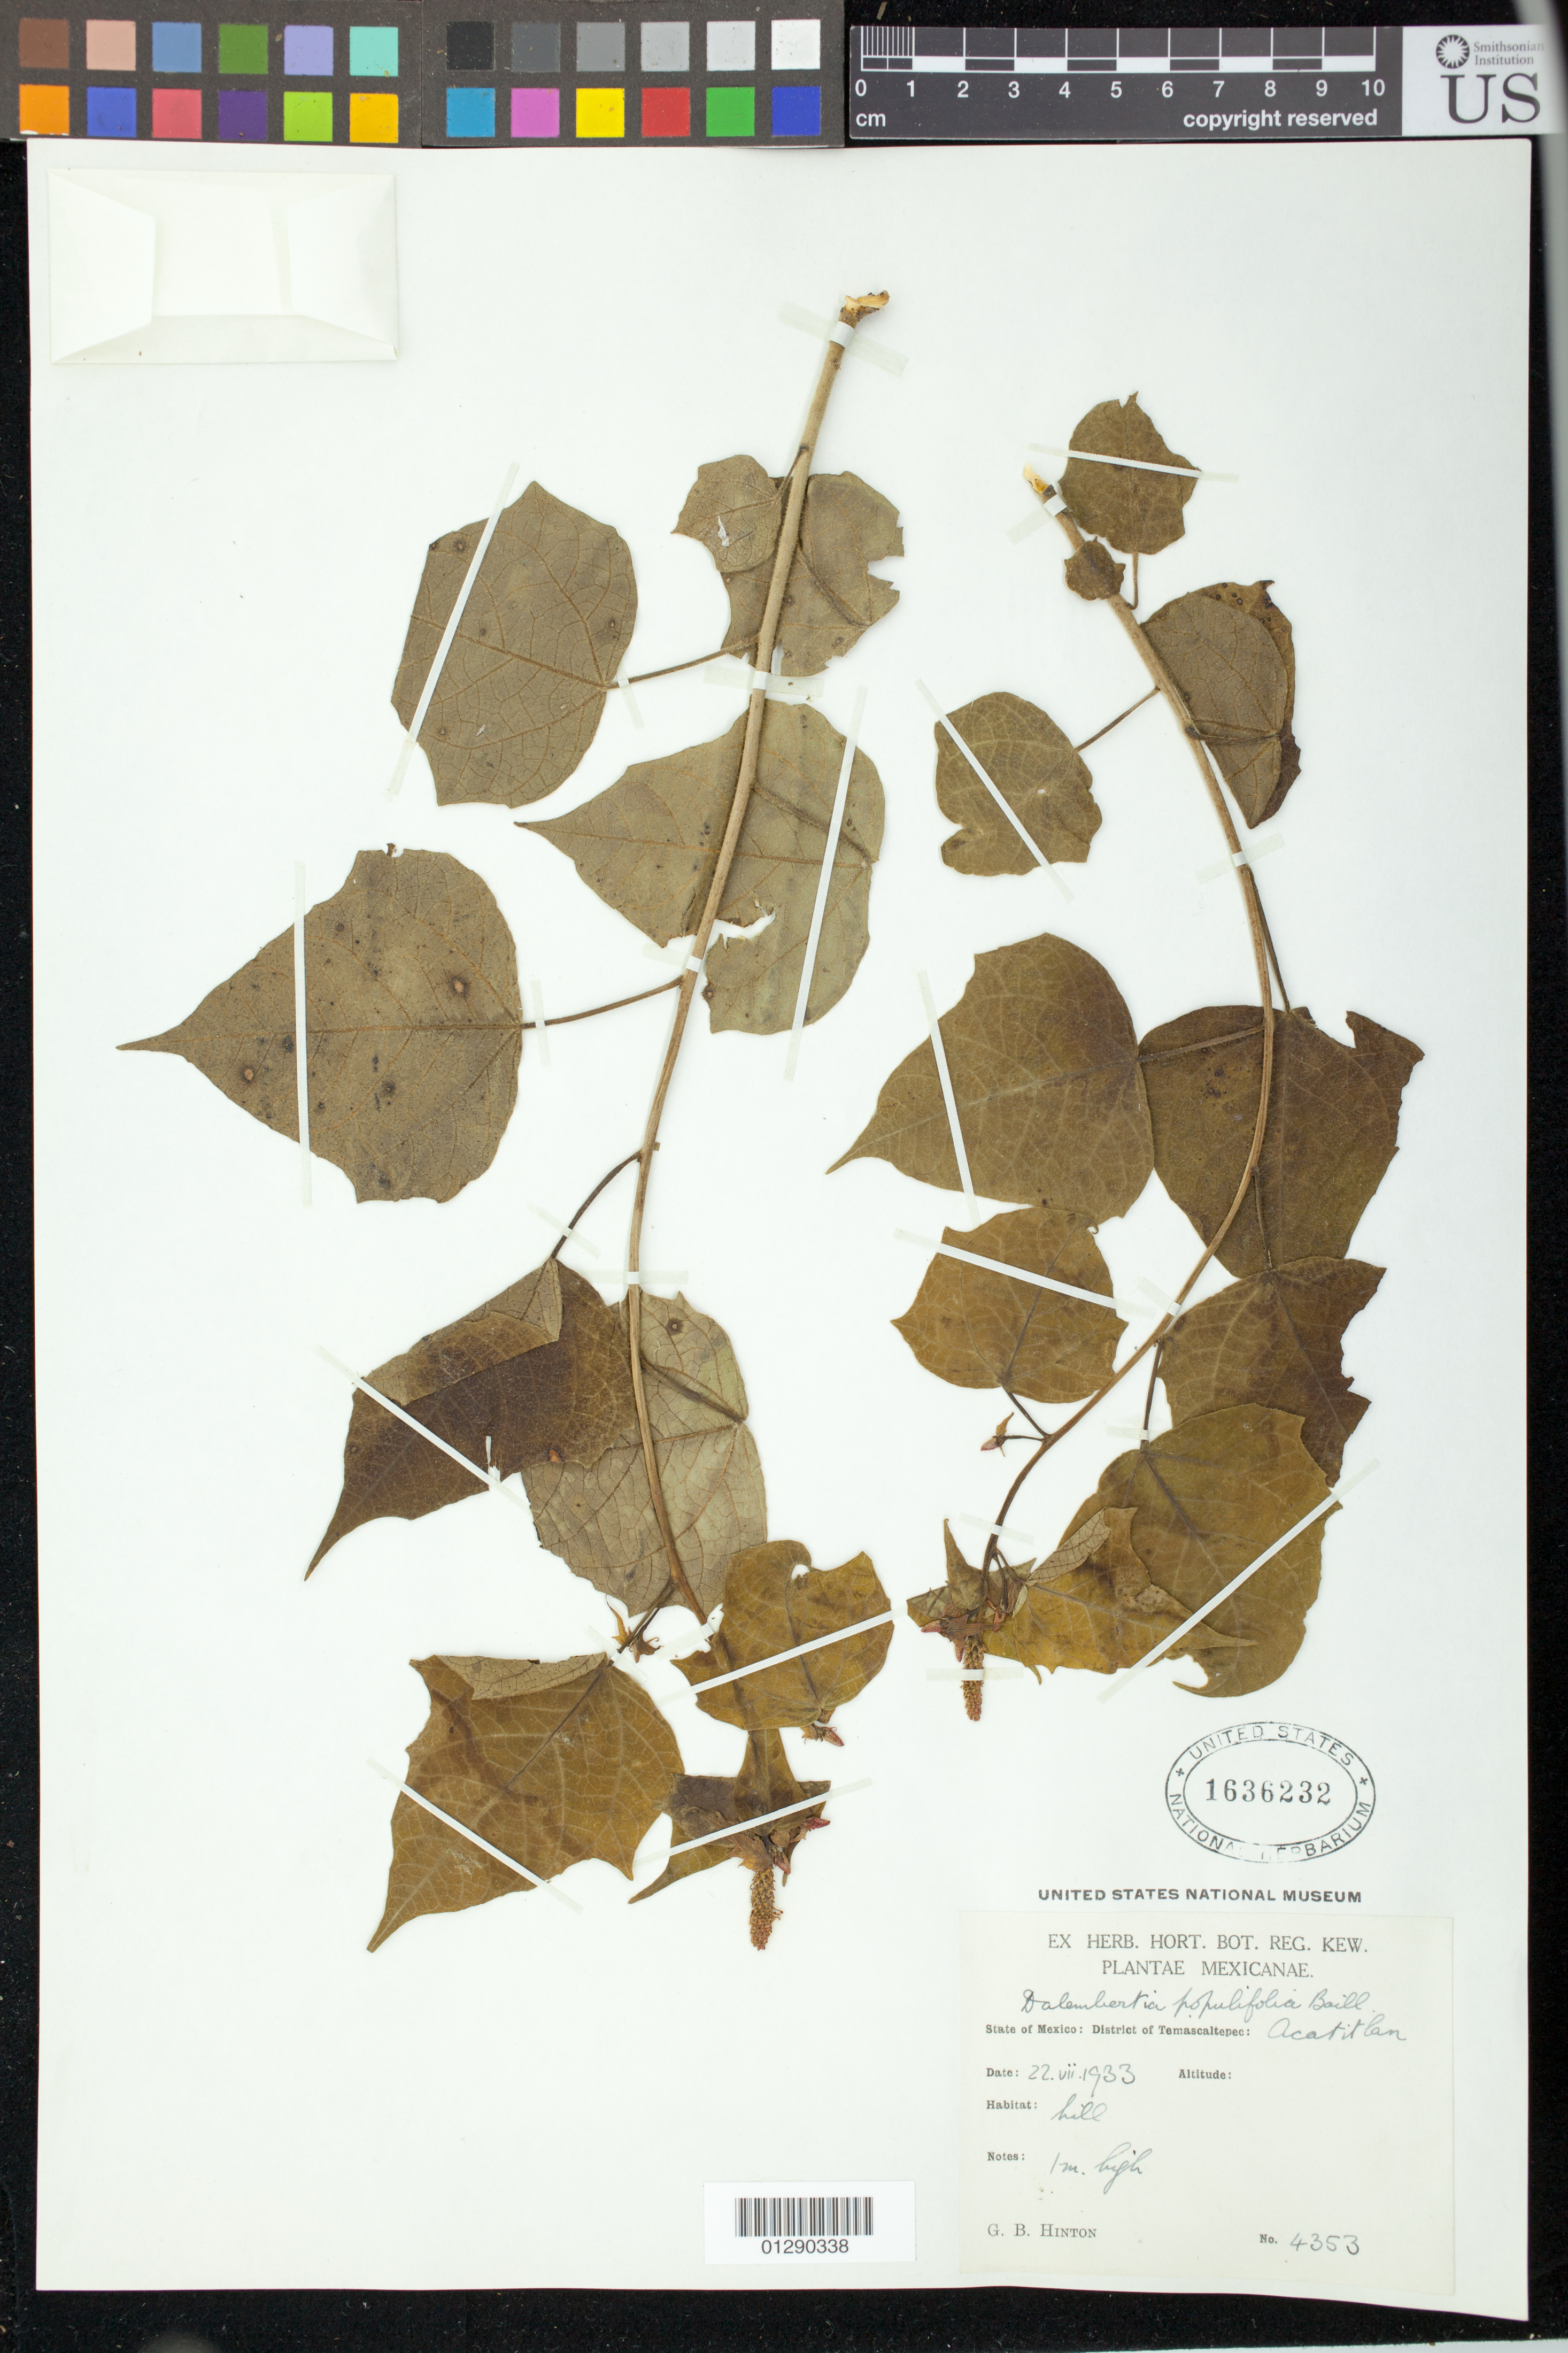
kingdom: Plantae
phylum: Tracheophyta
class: Magnoliopsida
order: Malpighiales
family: Euphorbiaceae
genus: Dalembertia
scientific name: Dalembertia platanoides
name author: Baill.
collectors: G. B. Hinton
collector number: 4353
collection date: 1933-07-22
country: Mexico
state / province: México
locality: Temascaltepec: Acatitlan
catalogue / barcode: US 1636232